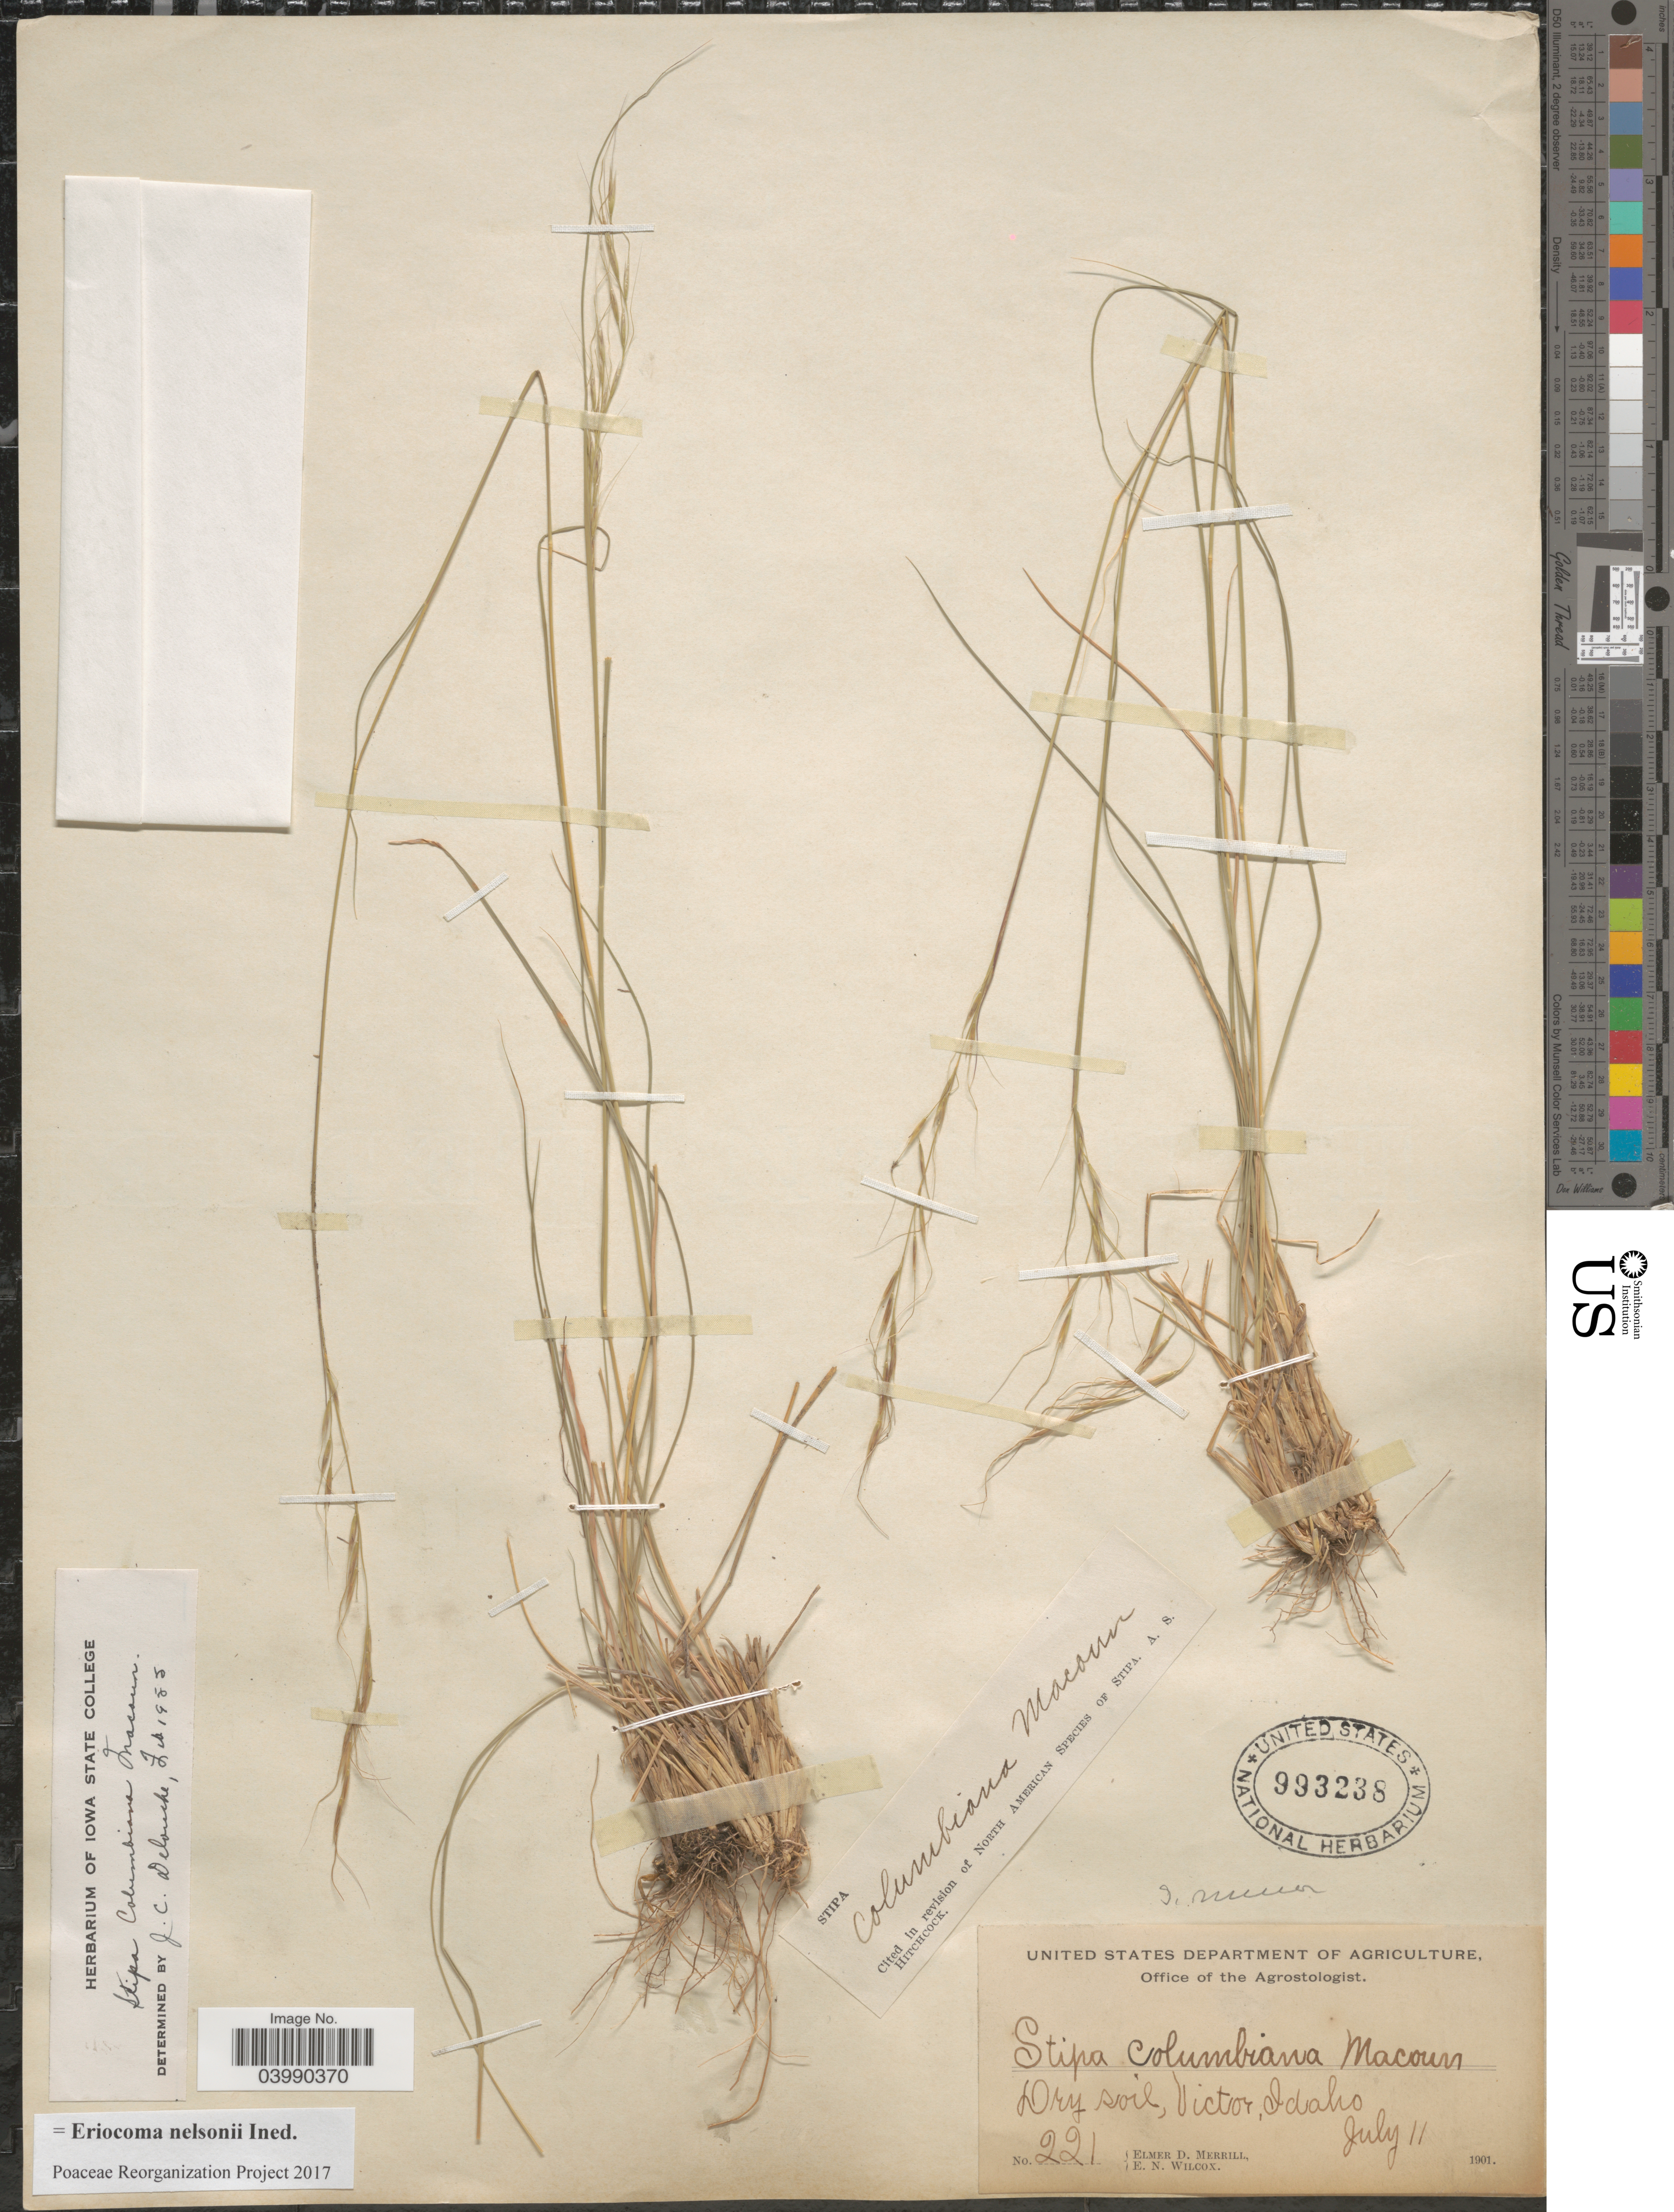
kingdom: Plantae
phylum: Tracheophyta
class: Liliopsida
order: Poales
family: Poaceae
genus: Eriocoma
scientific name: Eriocoma nelsonii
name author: (Scribn.) Romasch.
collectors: E. D. Merrill & E. Wilcox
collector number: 221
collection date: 1901-07-11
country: United States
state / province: Idaho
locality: Dry soil, Victor.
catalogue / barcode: US 993238